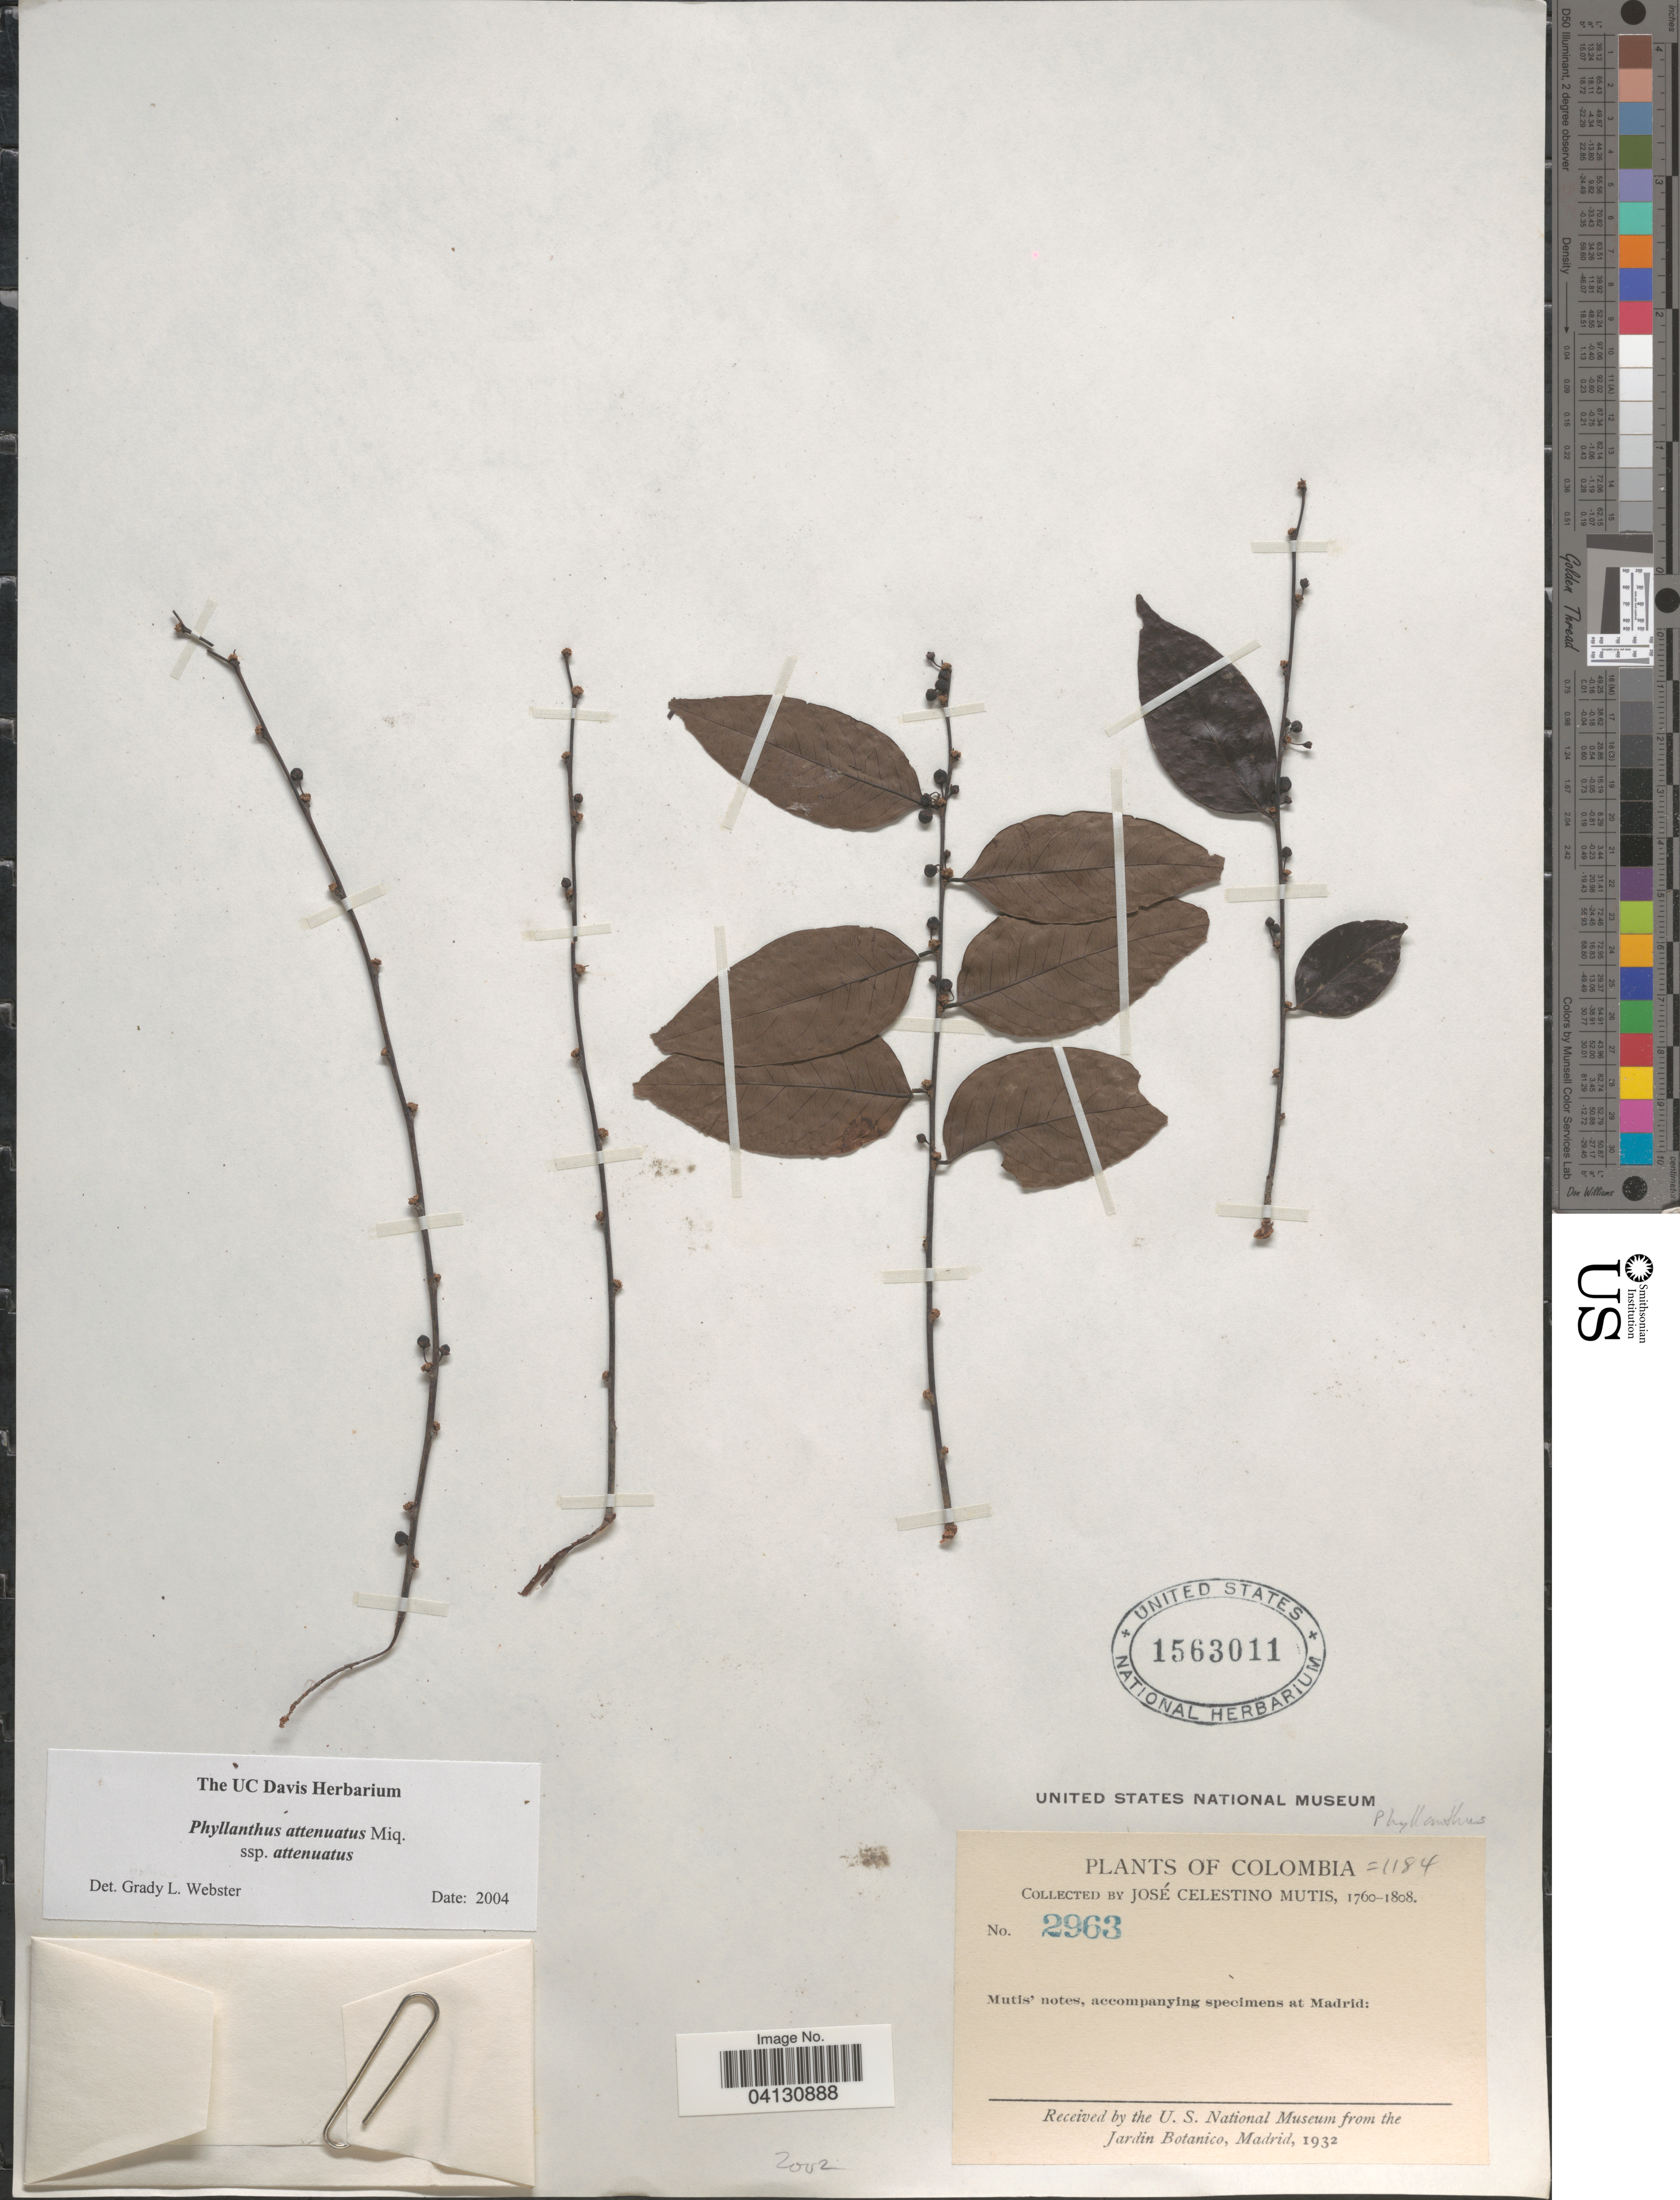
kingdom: Plantae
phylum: Tracheophyta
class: Magnoliopsida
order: Malpighiales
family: Phyllanthaceae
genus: Phyllanthus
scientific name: Phyllanthus attenuatus subsp. attenuatus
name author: Miq.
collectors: J. C. B. Mutis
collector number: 2963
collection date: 1760/1808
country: Colombia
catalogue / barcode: US 1563011